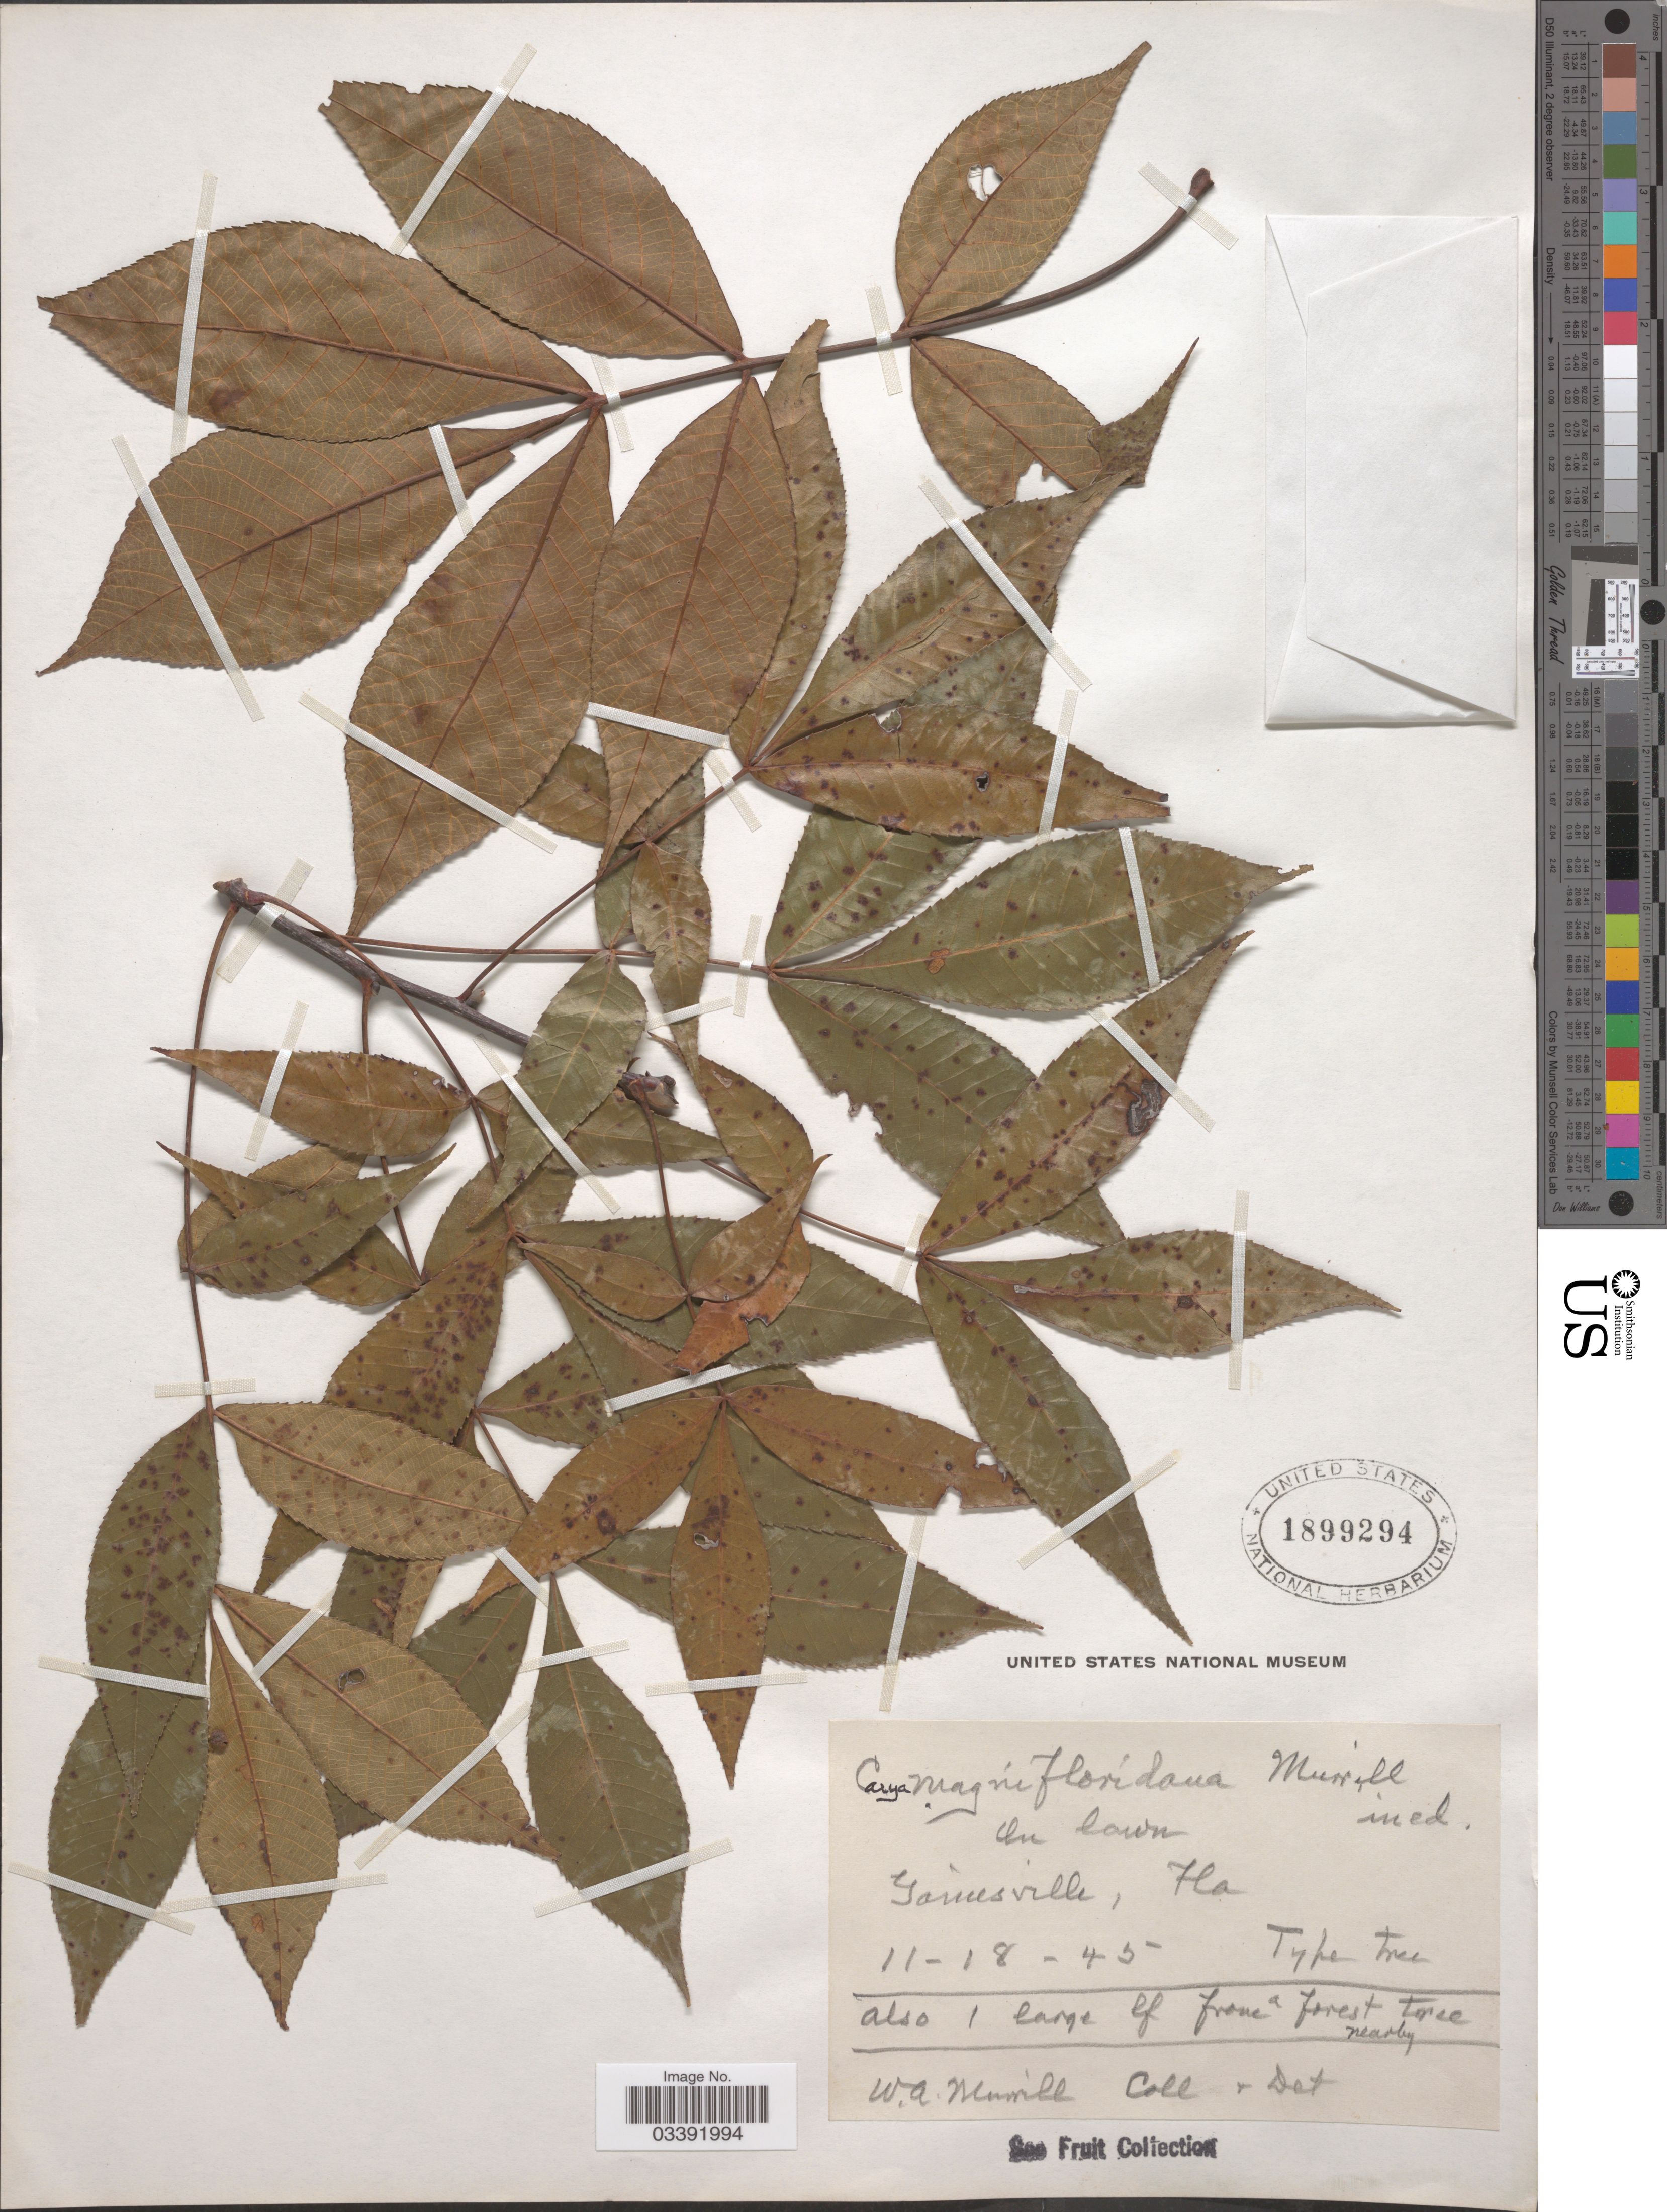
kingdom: Plantae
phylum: Tracheophyta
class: Magnoliopsida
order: Fagales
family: Juglandaceae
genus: Carya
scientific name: Carya magnifloridana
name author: Murrill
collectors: W. A. Murrill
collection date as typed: Transcribed d/m/y: 18/11/45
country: United States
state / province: Florida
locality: Gainesville.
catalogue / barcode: US 1899294